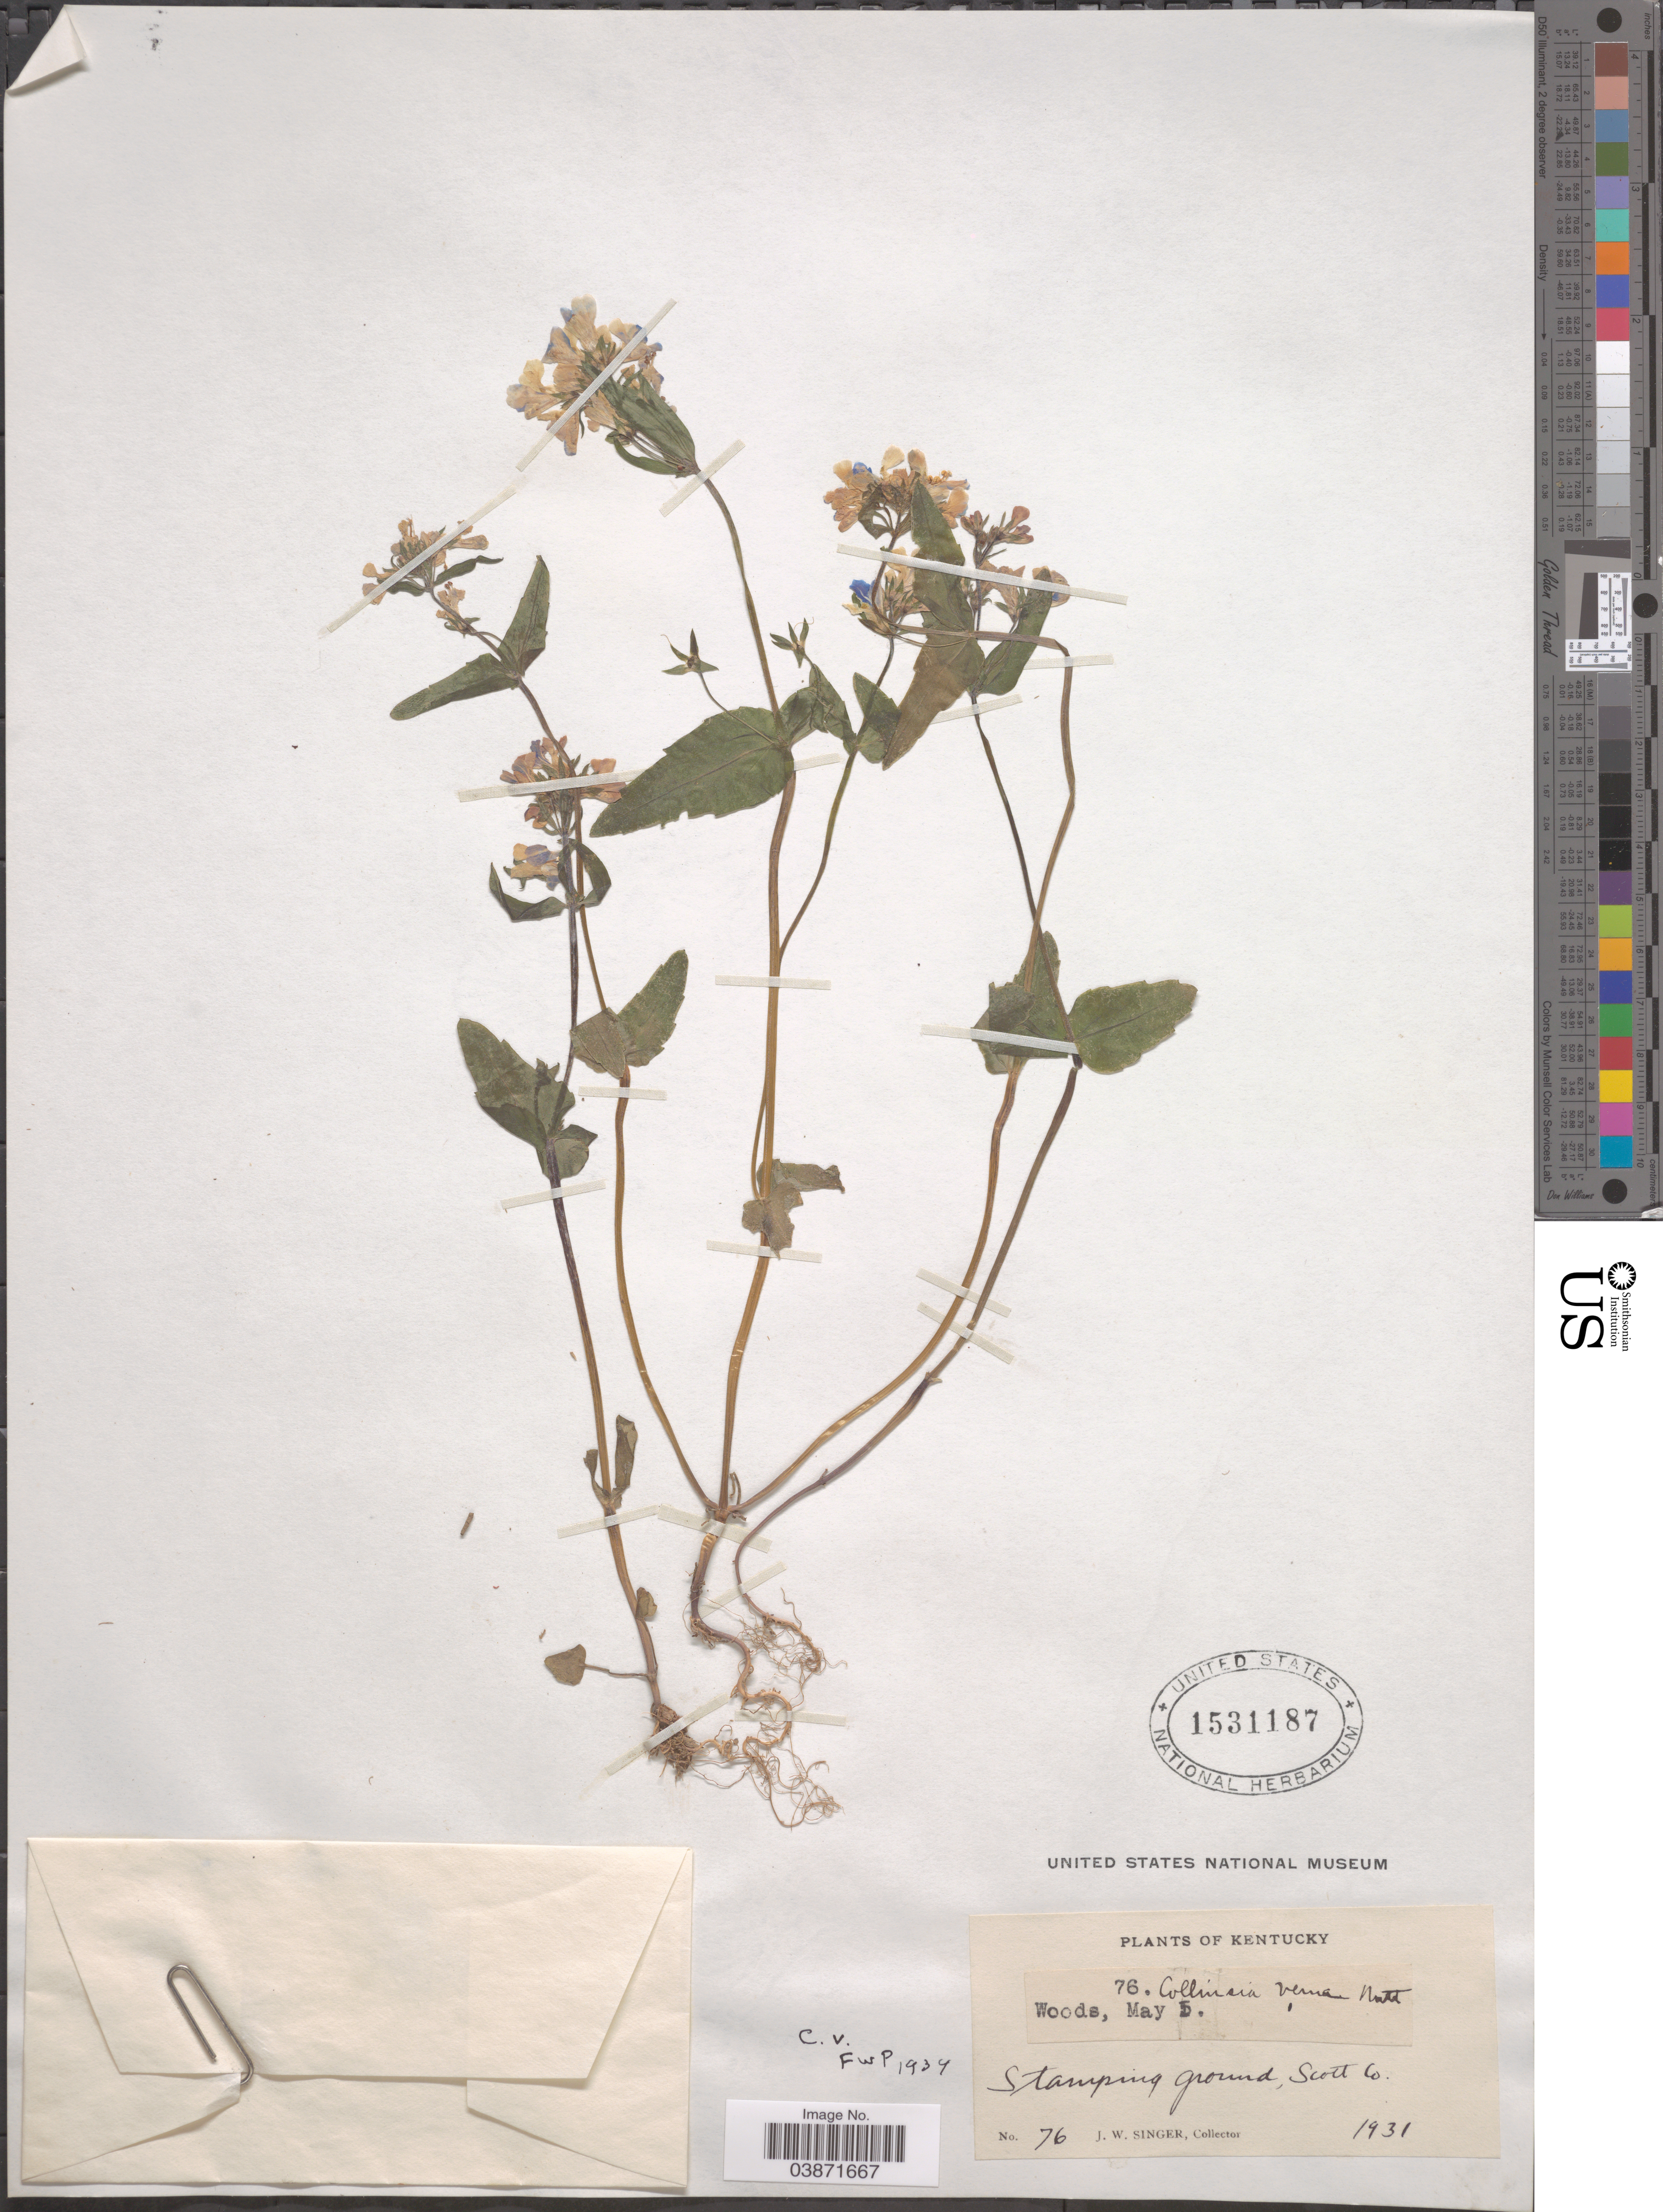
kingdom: Plantae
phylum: Tracheophyta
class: Magnoliopsida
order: Lamiales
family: Plantaginaceae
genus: Collinsia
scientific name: Collinsia verna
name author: Nutt.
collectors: J. EW. Singer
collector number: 76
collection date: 1931-05-05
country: United States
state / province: Kentucky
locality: Stamping ground, Scott Co.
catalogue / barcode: US 1531187